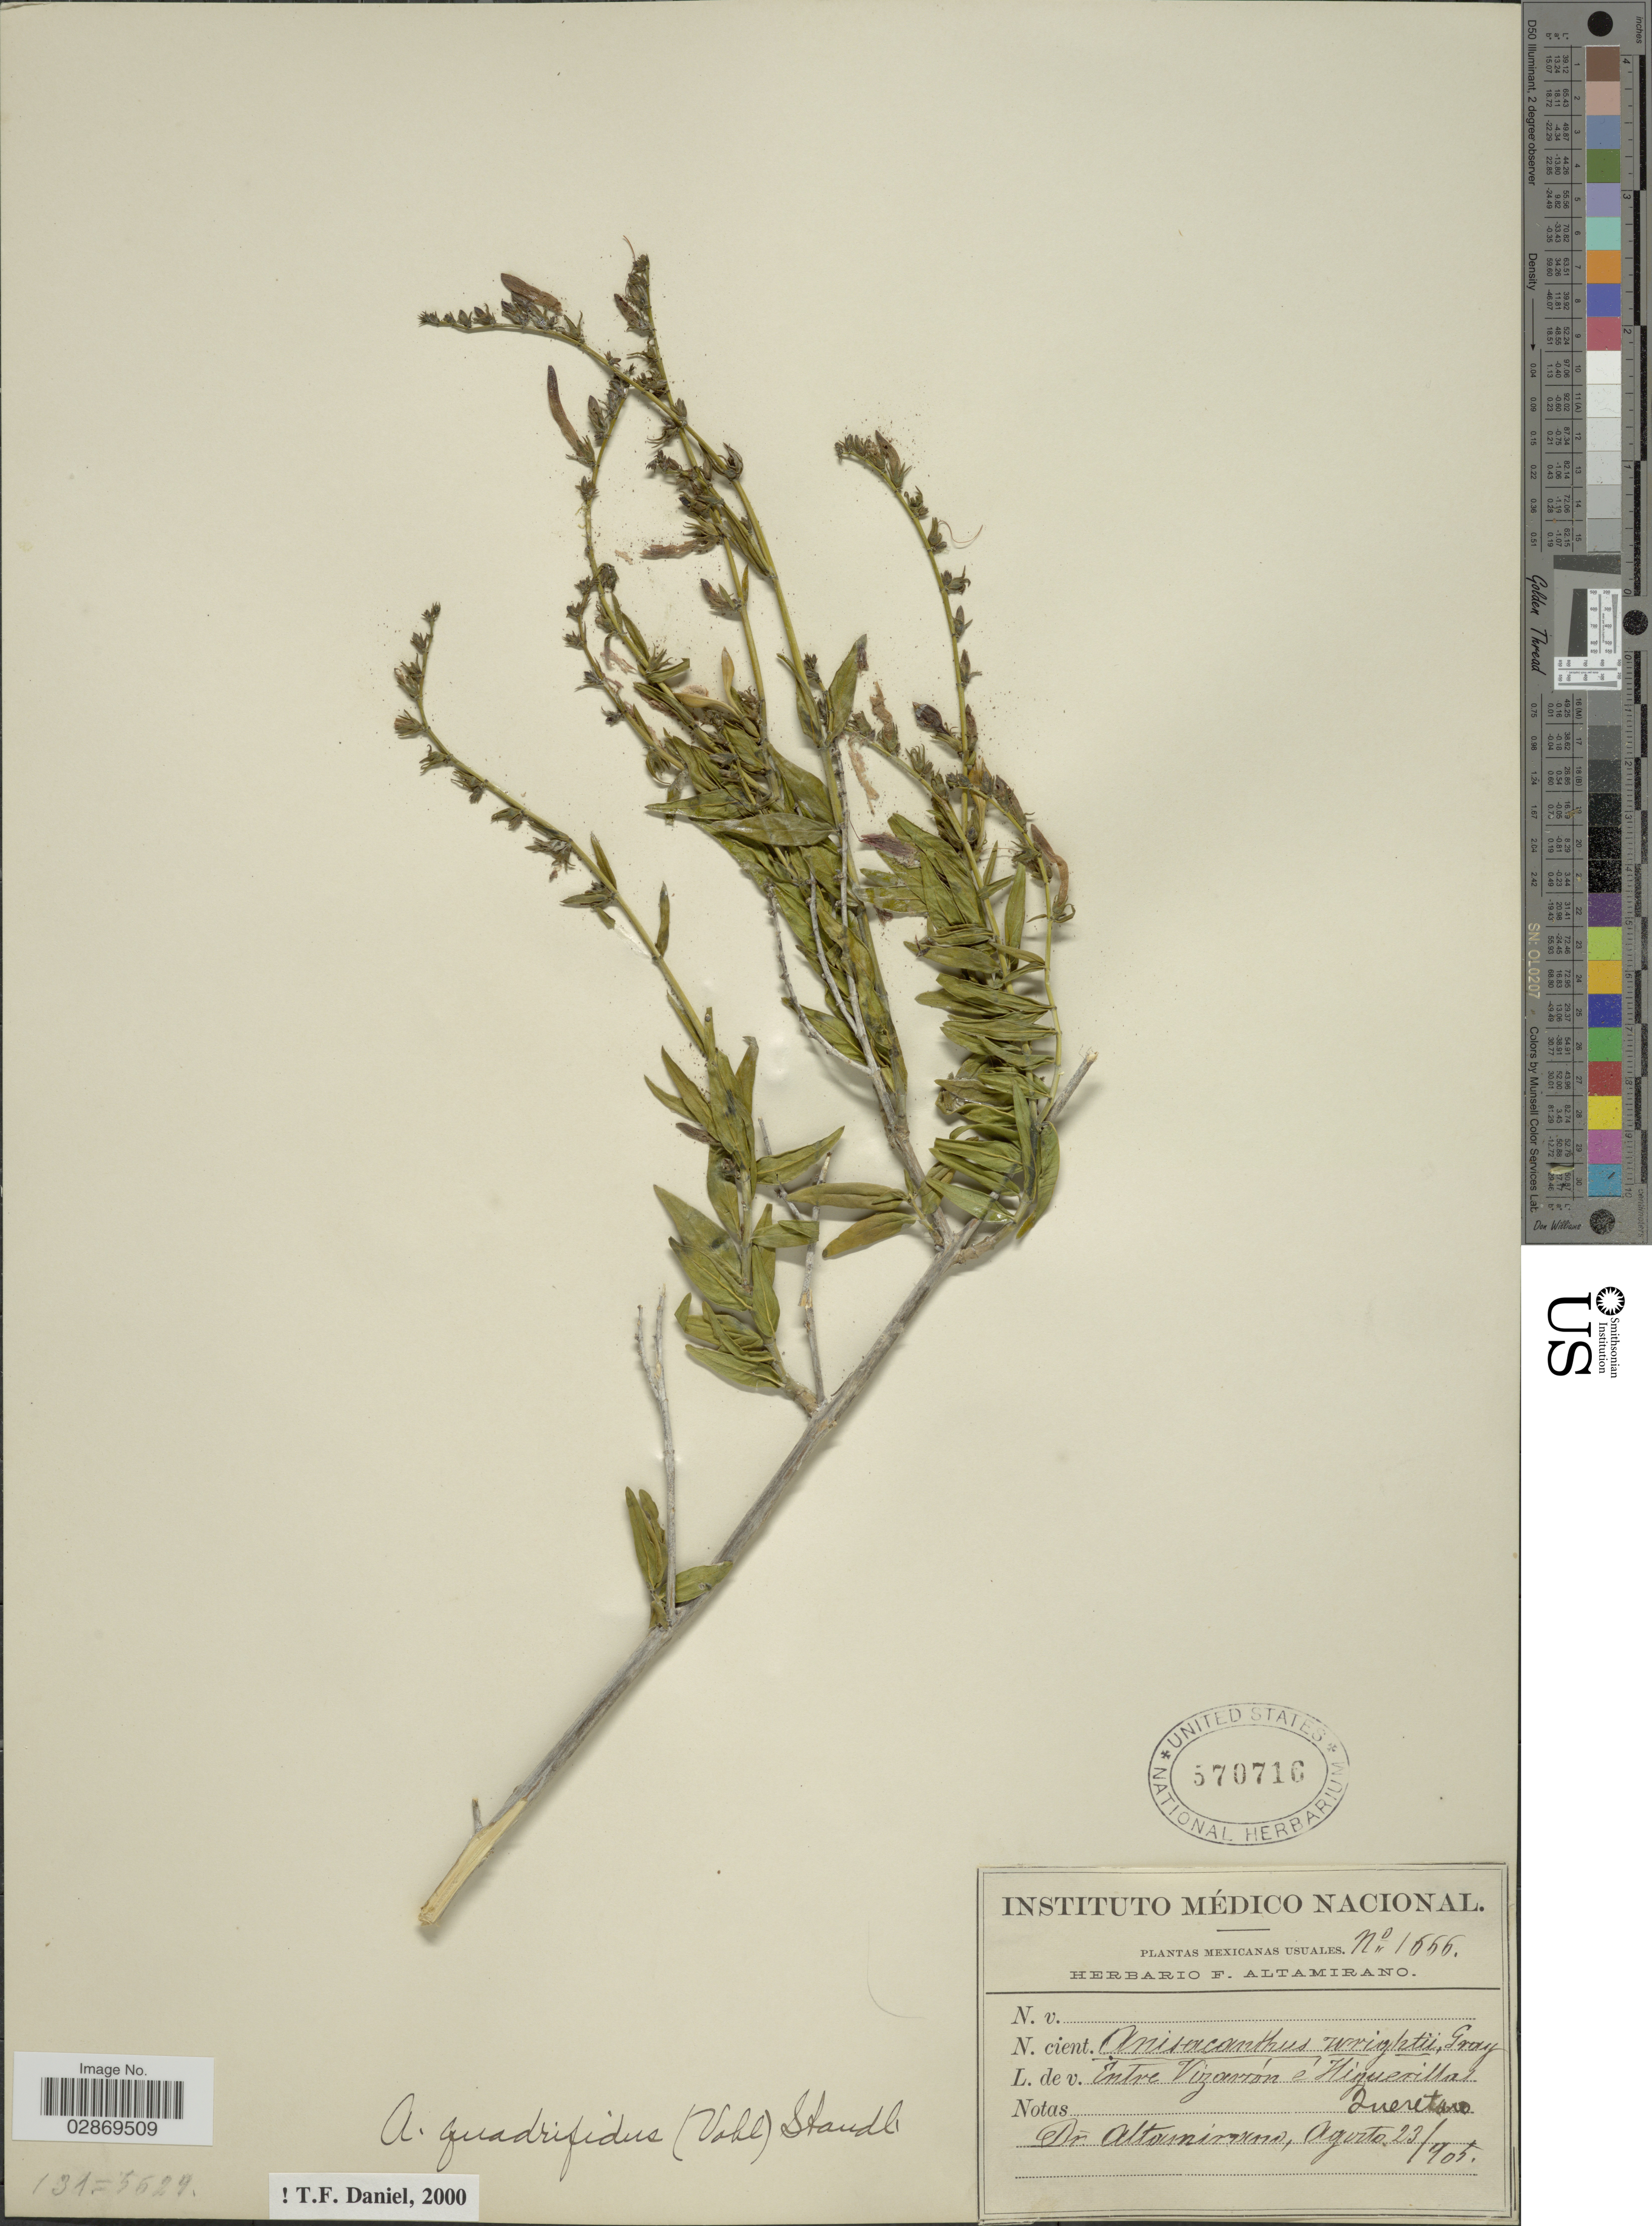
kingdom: Plantae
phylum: Tracheophyta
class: Magnoliopsida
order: Lamiales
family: Acanthaceae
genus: Anisacanthus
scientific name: Anisacanthus quadrifidus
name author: (Vahl) Nees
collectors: F. Altamirano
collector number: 1666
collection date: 1905-08-23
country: Mexico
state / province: Querétaro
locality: Entre Vizarrón e Higuerillas.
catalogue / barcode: US 570716